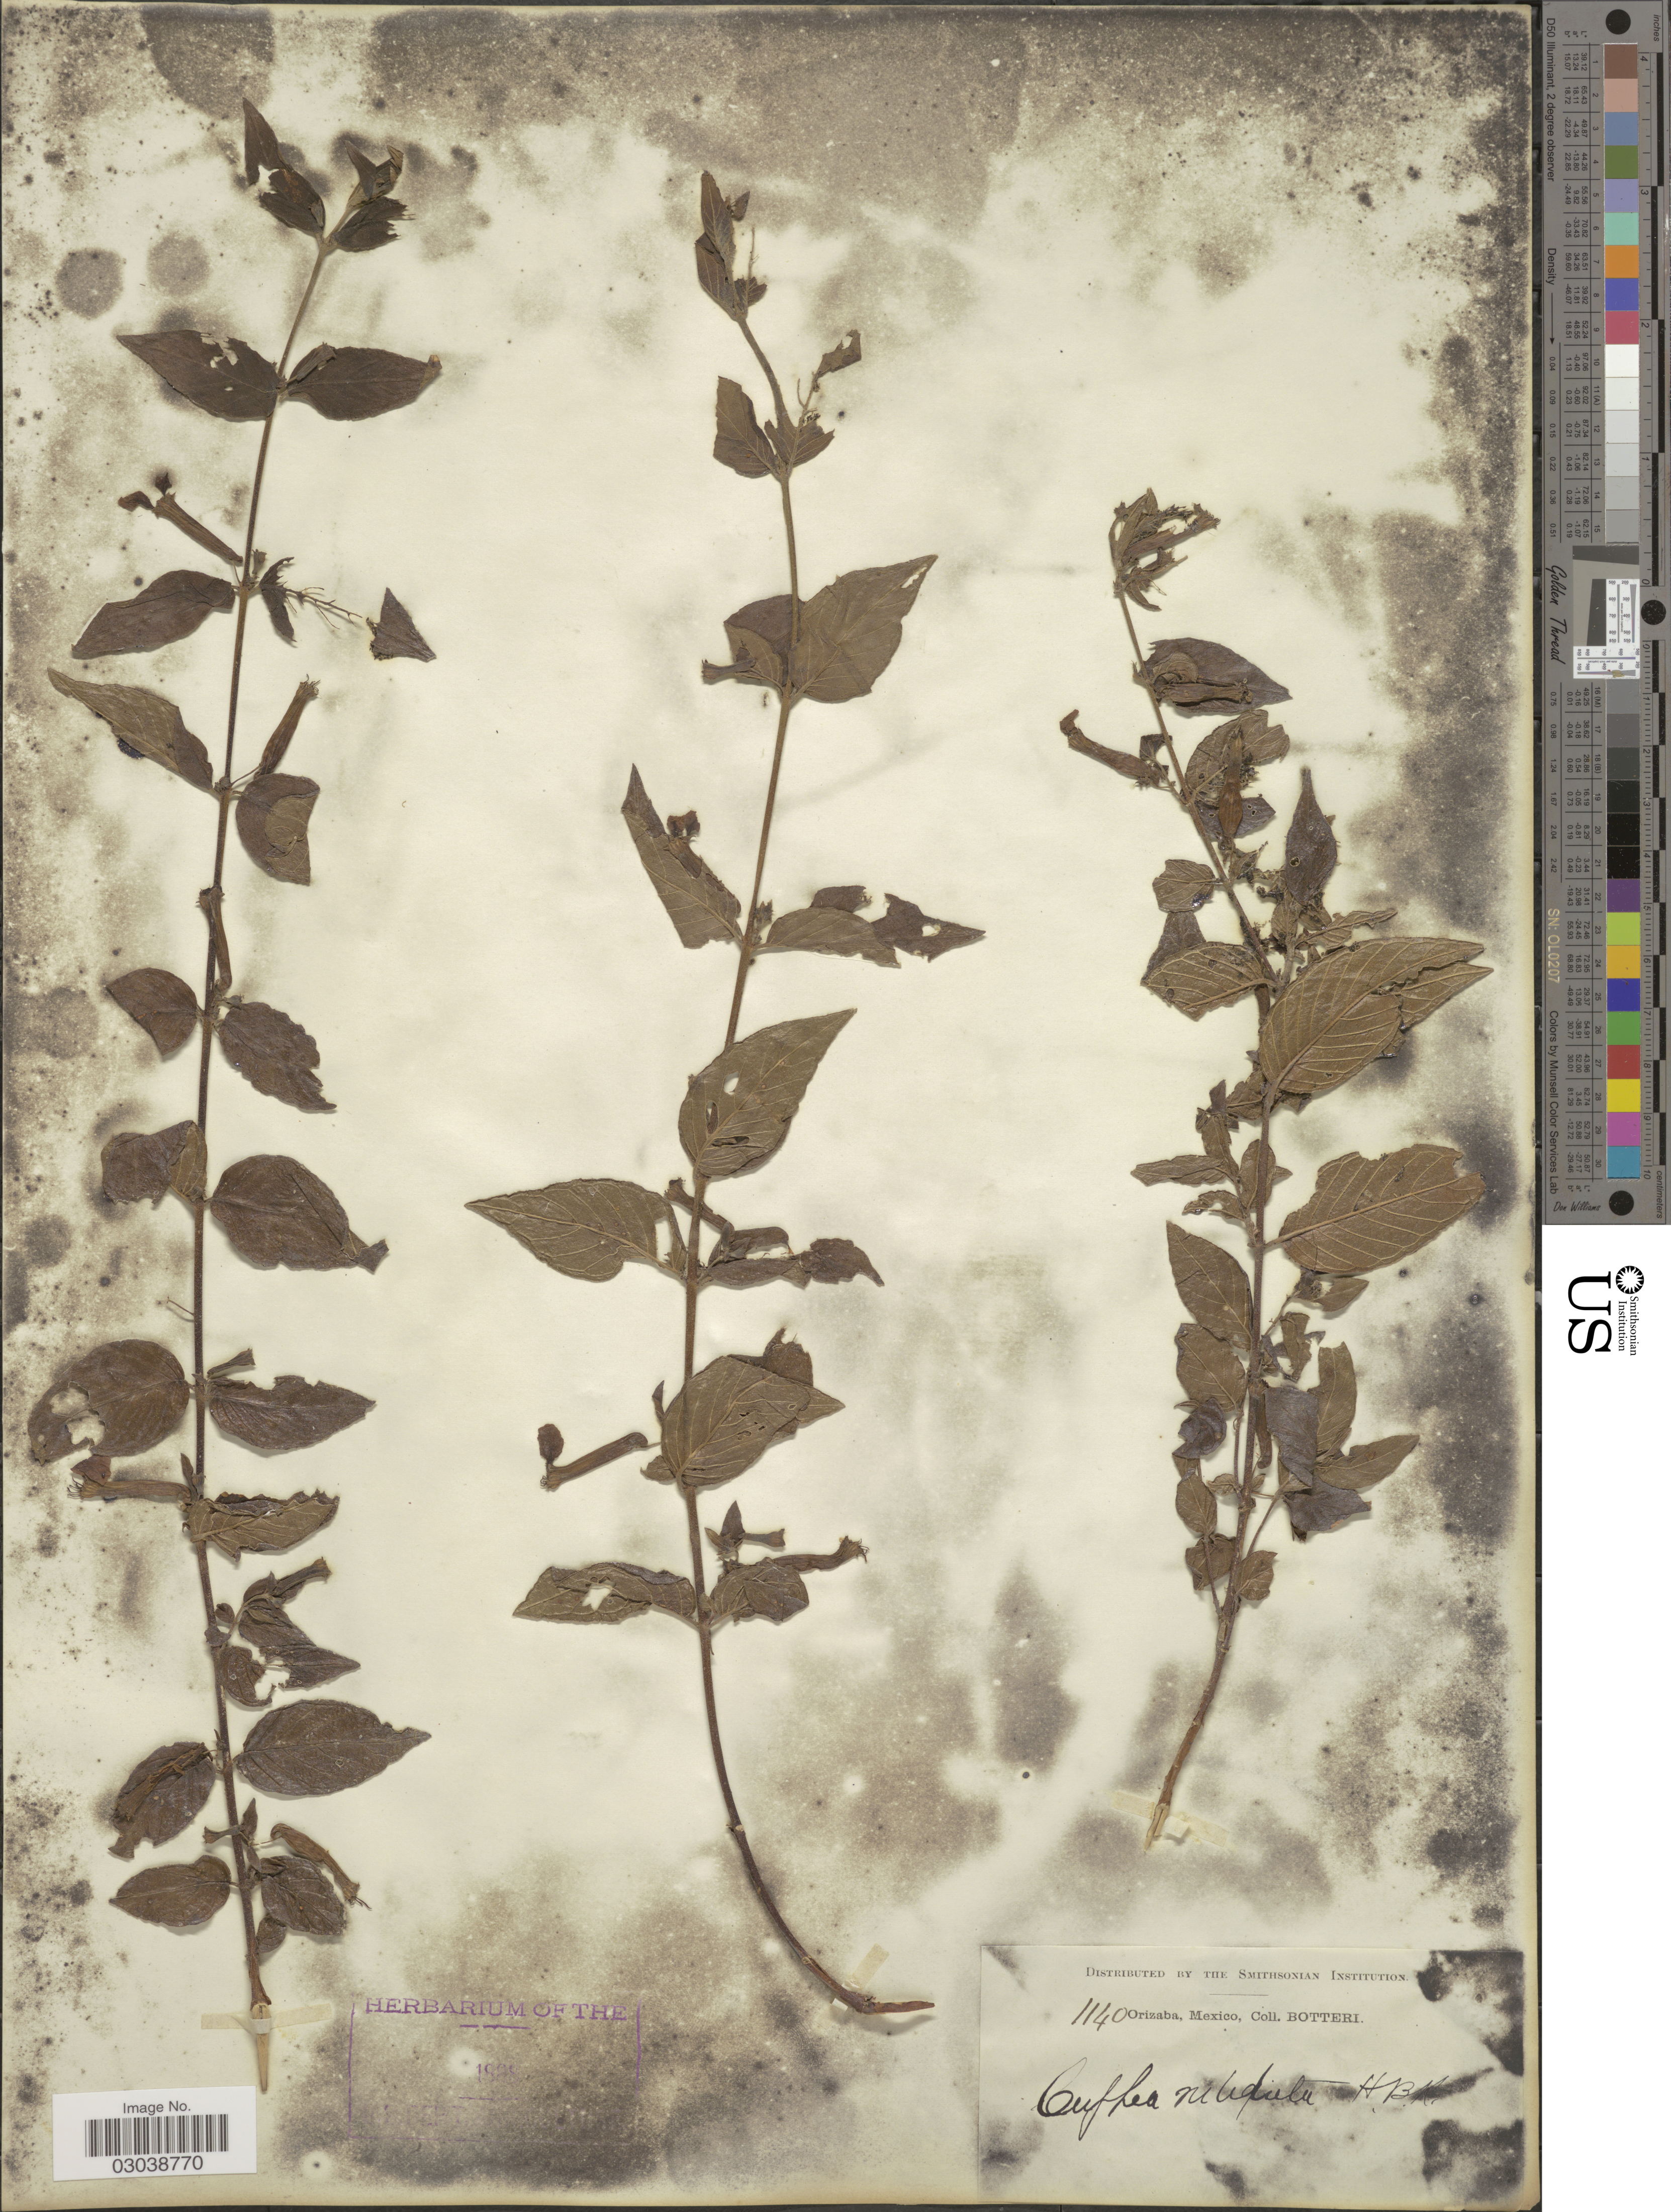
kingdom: Plantae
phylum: Tracheophyta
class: Magnoliopsida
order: Myrtales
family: Lythraceae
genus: Cuphea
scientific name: Cuphea nitidula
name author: Kunth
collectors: -. Botteri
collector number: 1140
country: Mexico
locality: Orizaba.